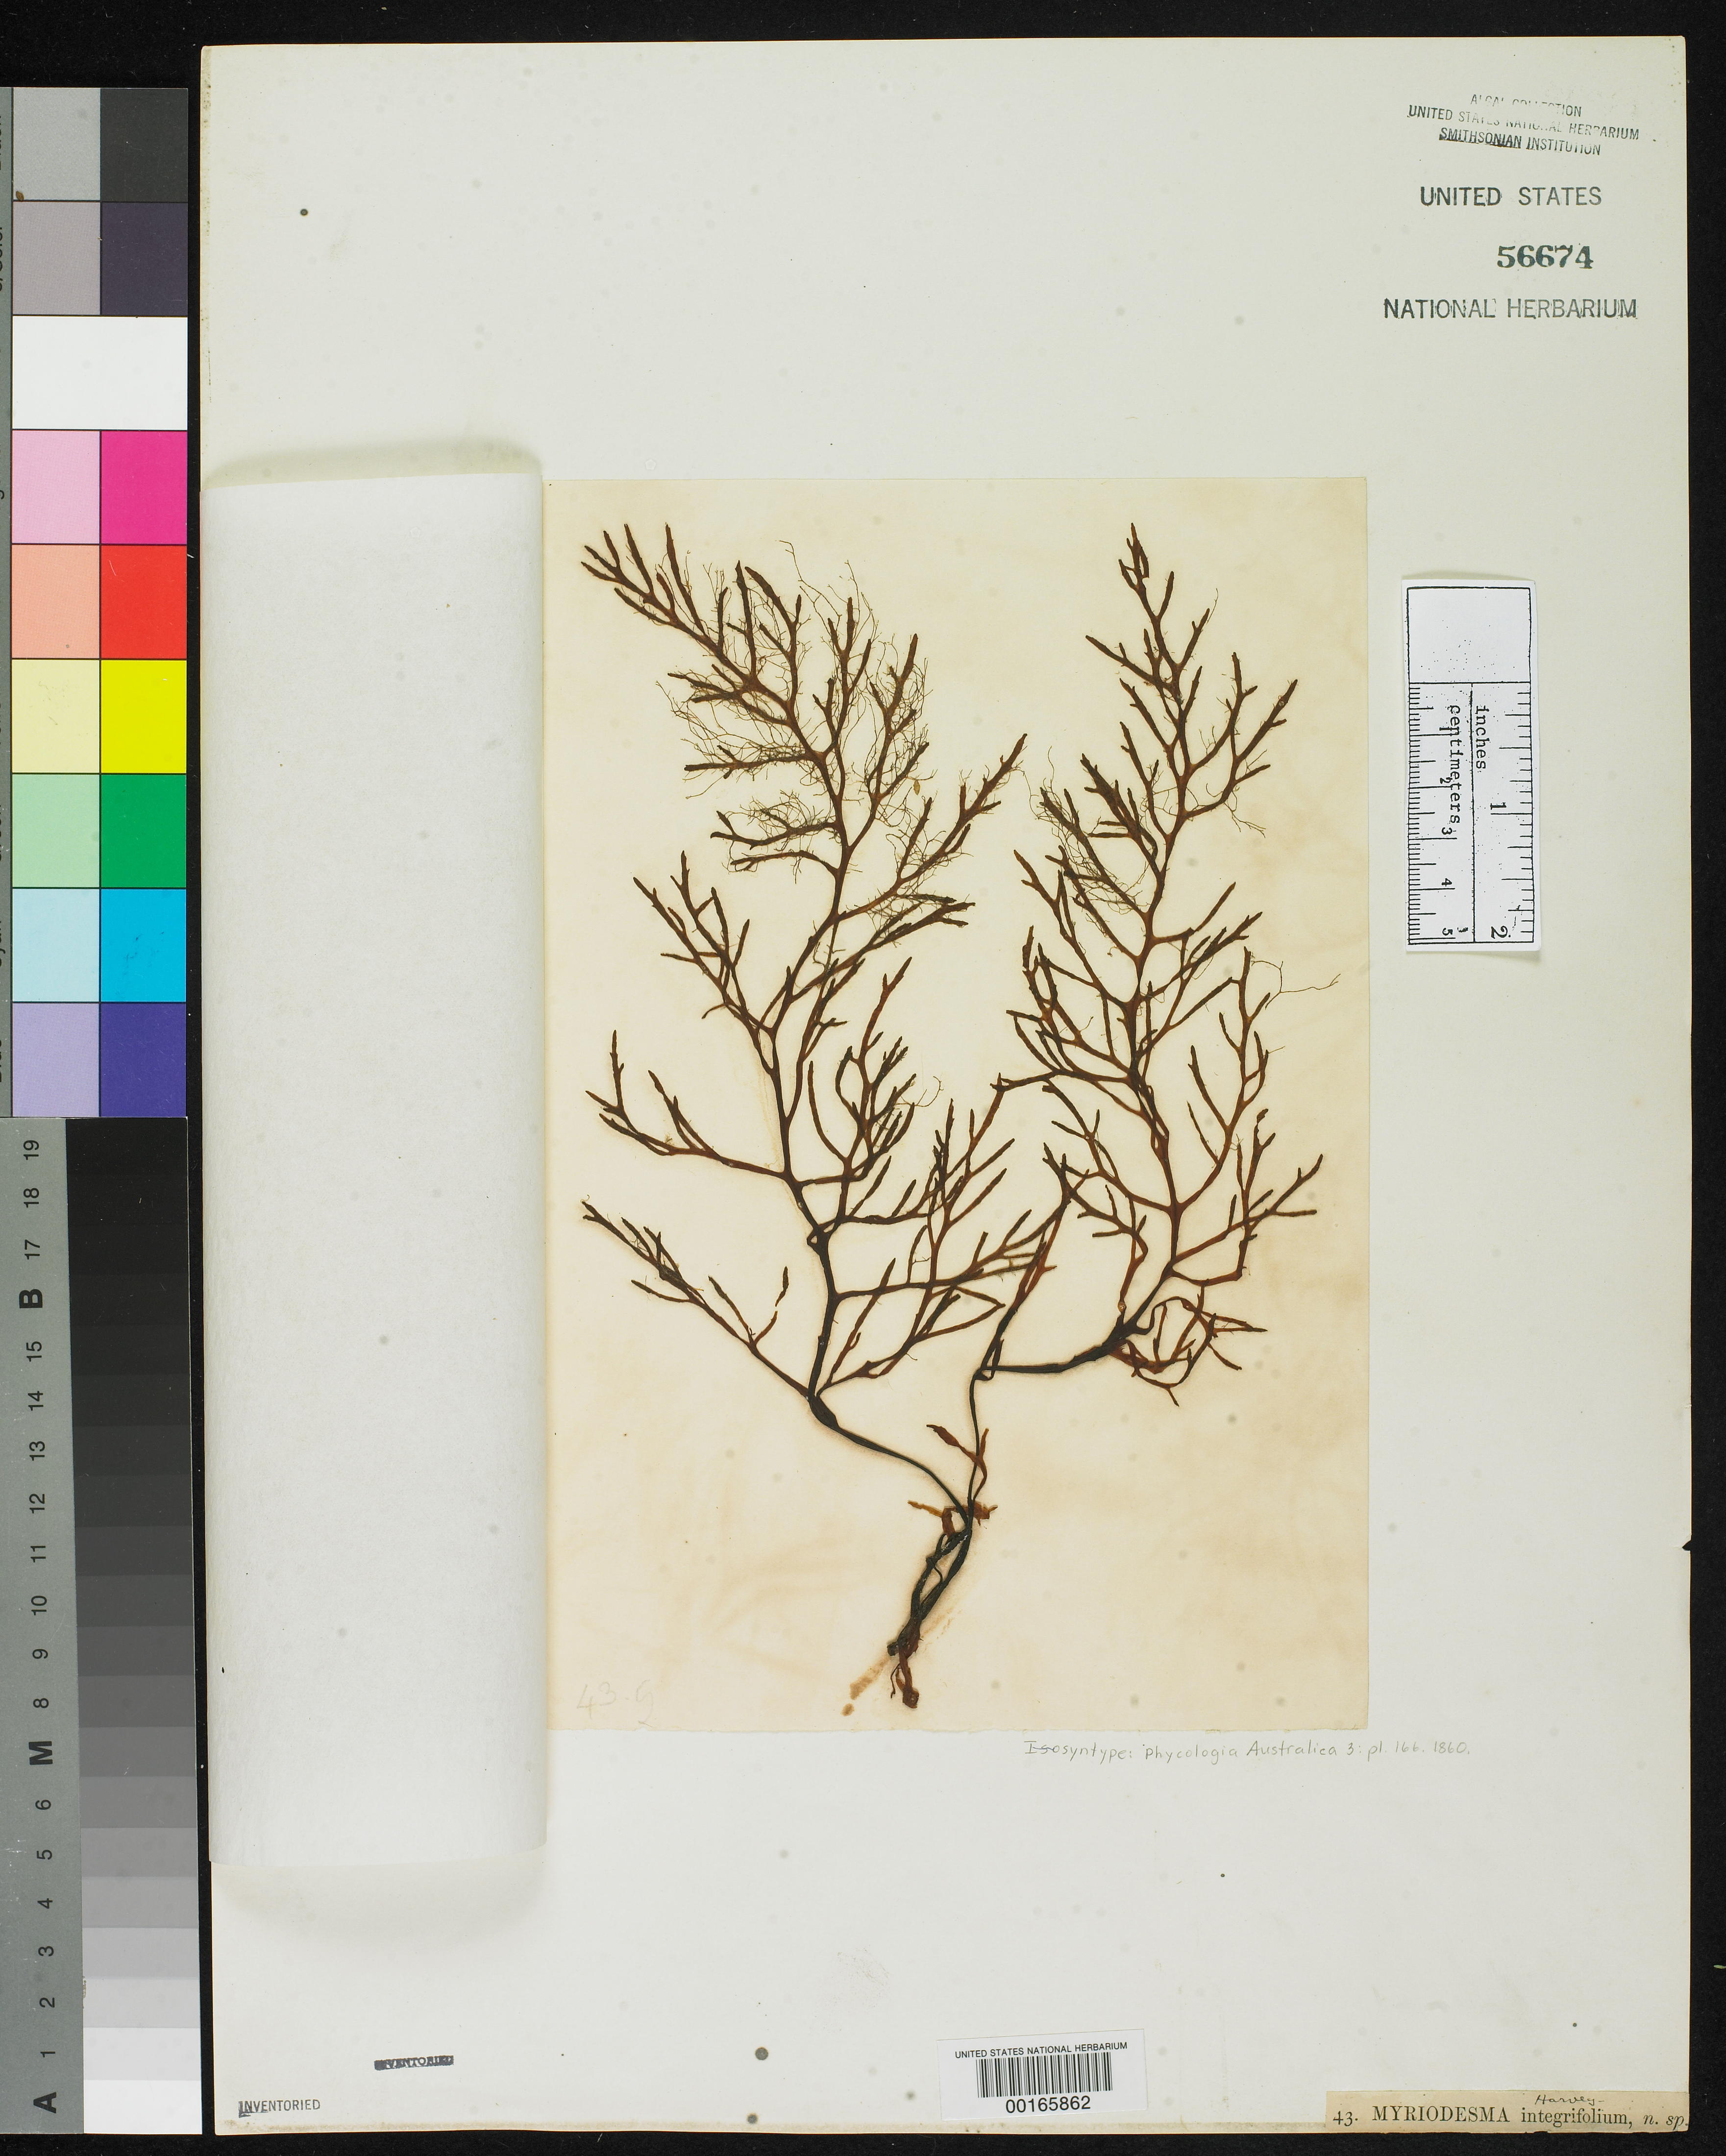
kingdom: Chromista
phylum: Ochrophyta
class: Phaeophyceae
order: Fucales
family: Sargassaceae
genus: Myriodesma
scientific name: Myriodesma integrifolium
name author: Harv. in Hook. f.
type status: Isotype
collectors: W. Harvey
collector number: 43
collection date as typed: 1854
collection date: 1854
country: Australia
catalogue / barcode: US 56674